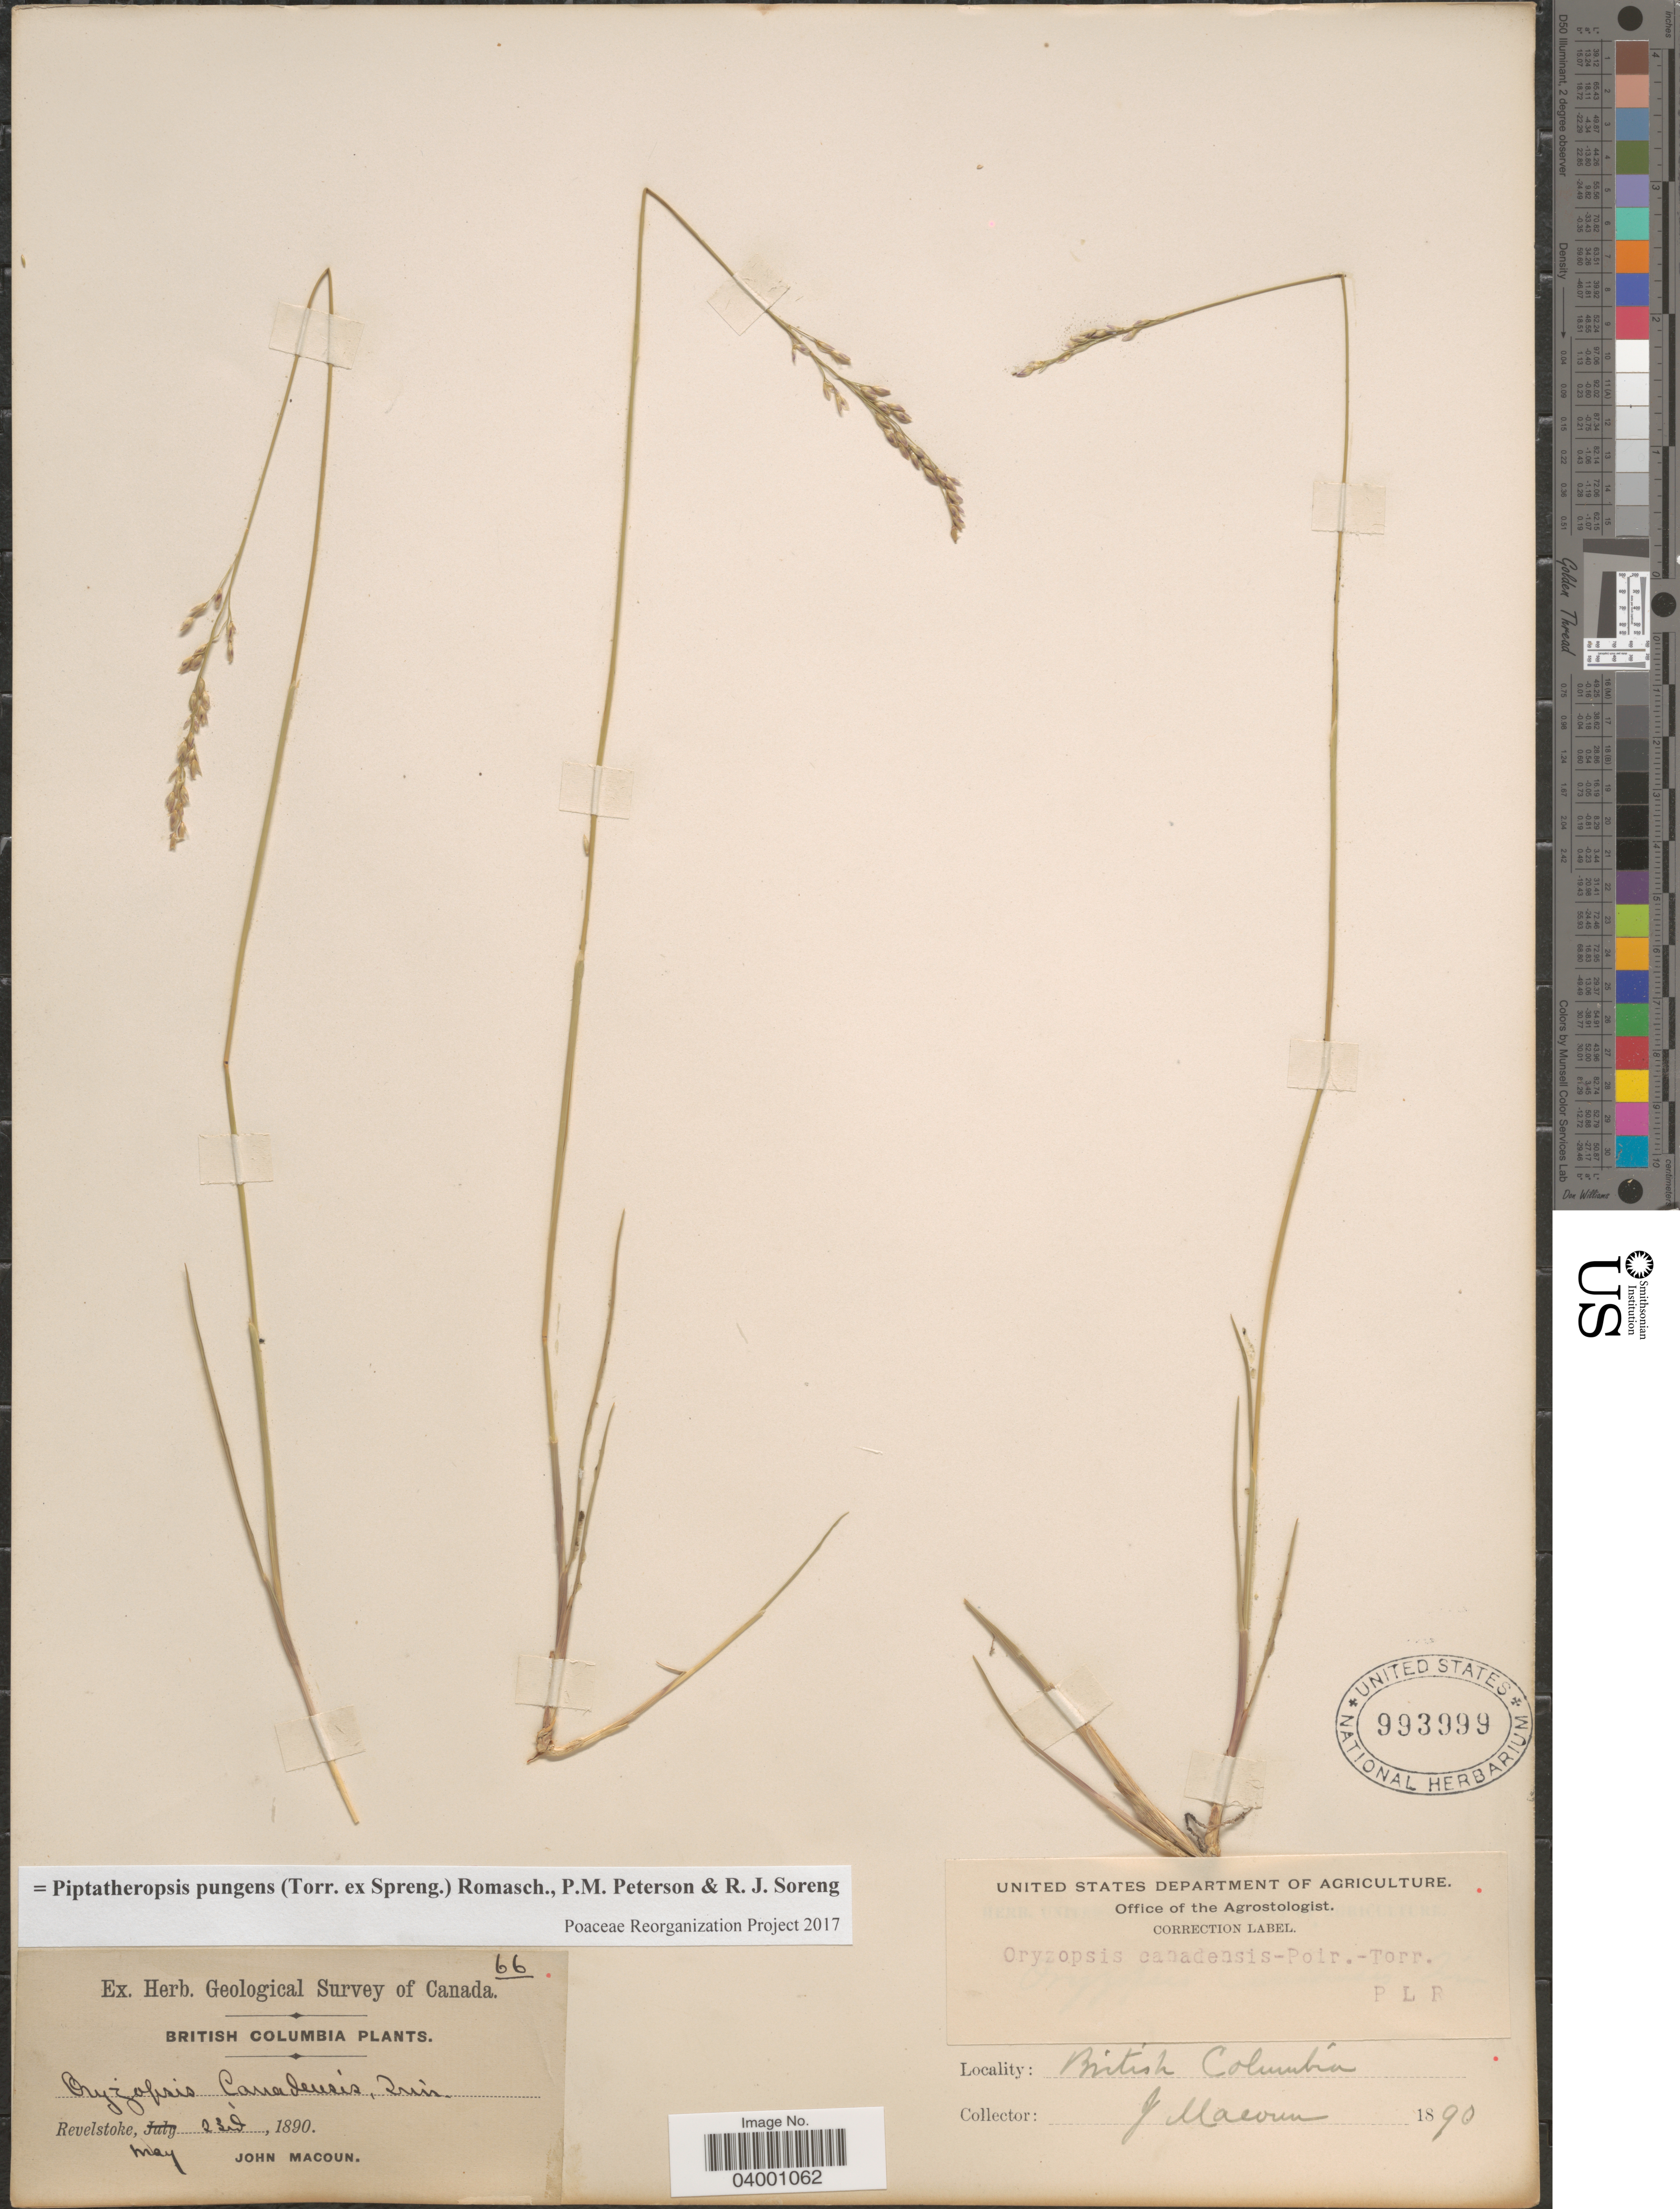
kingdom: Plantae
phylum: Tracheophyta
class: Liliopsida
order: Poales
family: Poaceae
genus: Piptatheropsis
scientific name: Piptatheropsis pungens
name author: (Torr. ex Spreng.) Romasch. et al.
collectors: J. Macoun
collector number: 66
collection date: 1890-05-23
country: Canada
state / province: British Columbia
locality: Revelstoke.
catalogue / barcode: US 993999